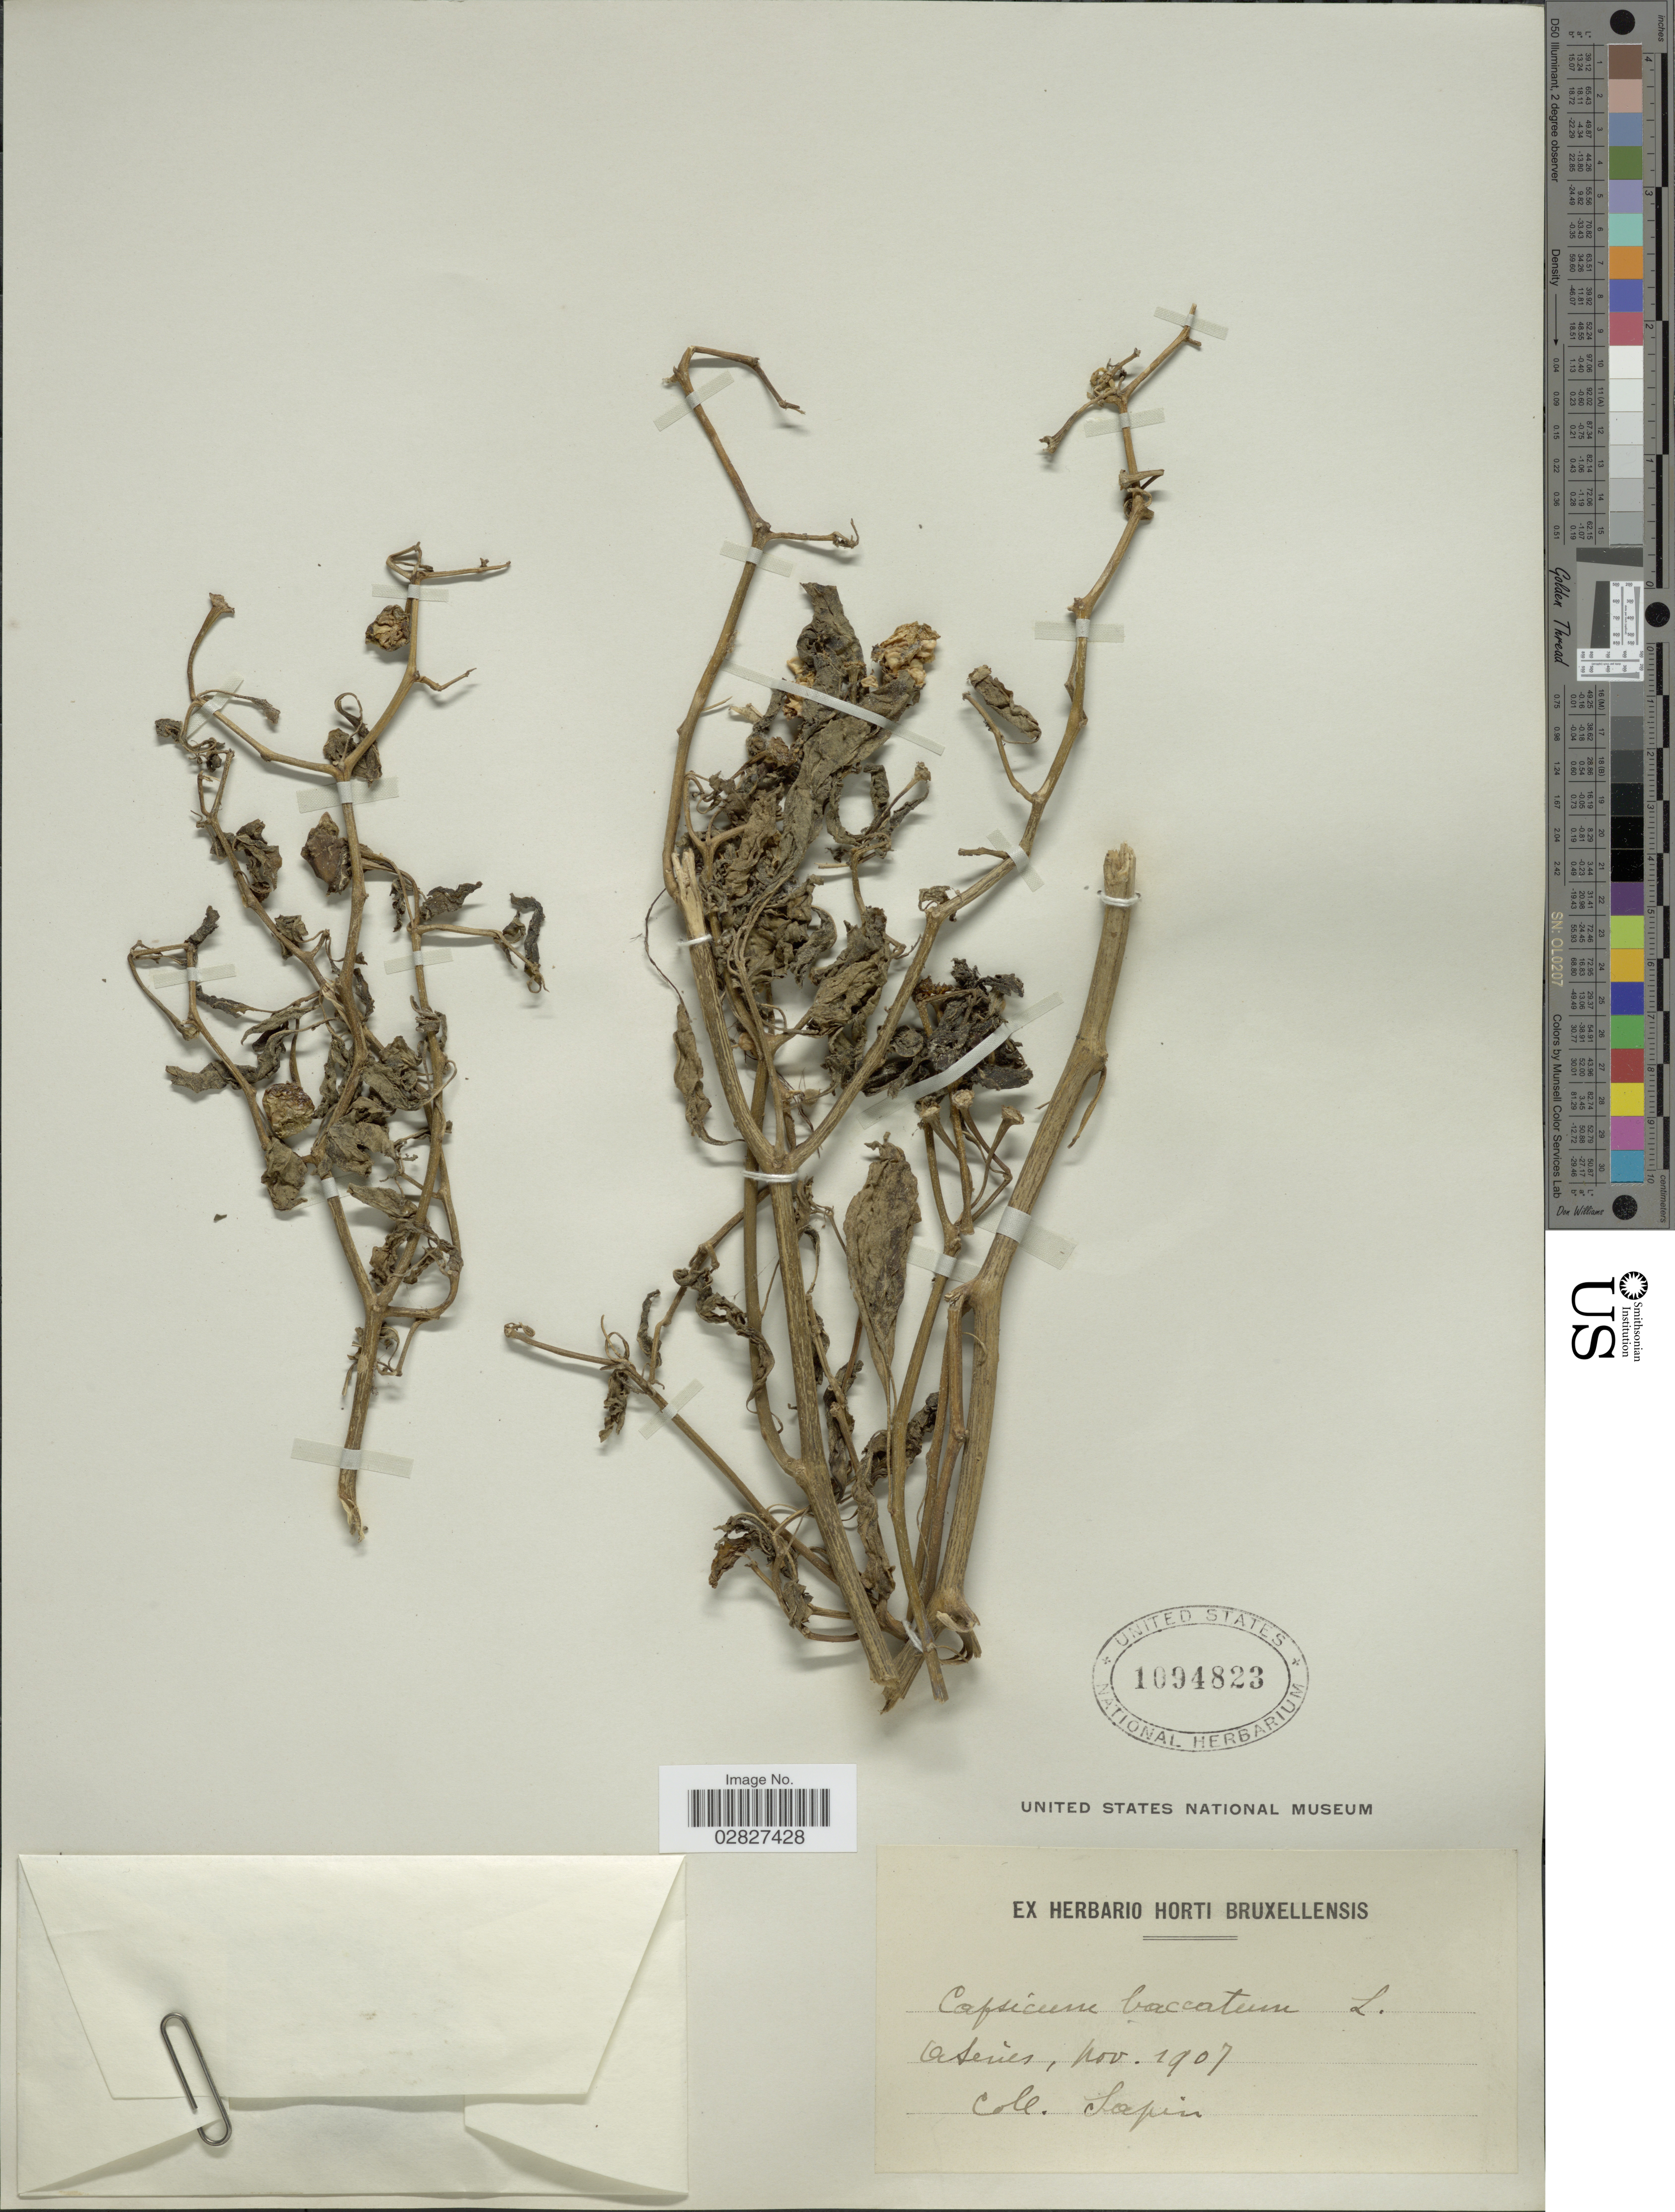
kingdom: Plantae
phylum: Tracheophyta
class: Magnoliopsida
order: Solanales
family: Solanaceae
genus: Capsicum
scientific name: Capsicum baccatum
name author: L.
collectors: Sapin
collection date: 1907-11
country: Germany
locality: Osteries.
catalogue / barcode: US 1094823